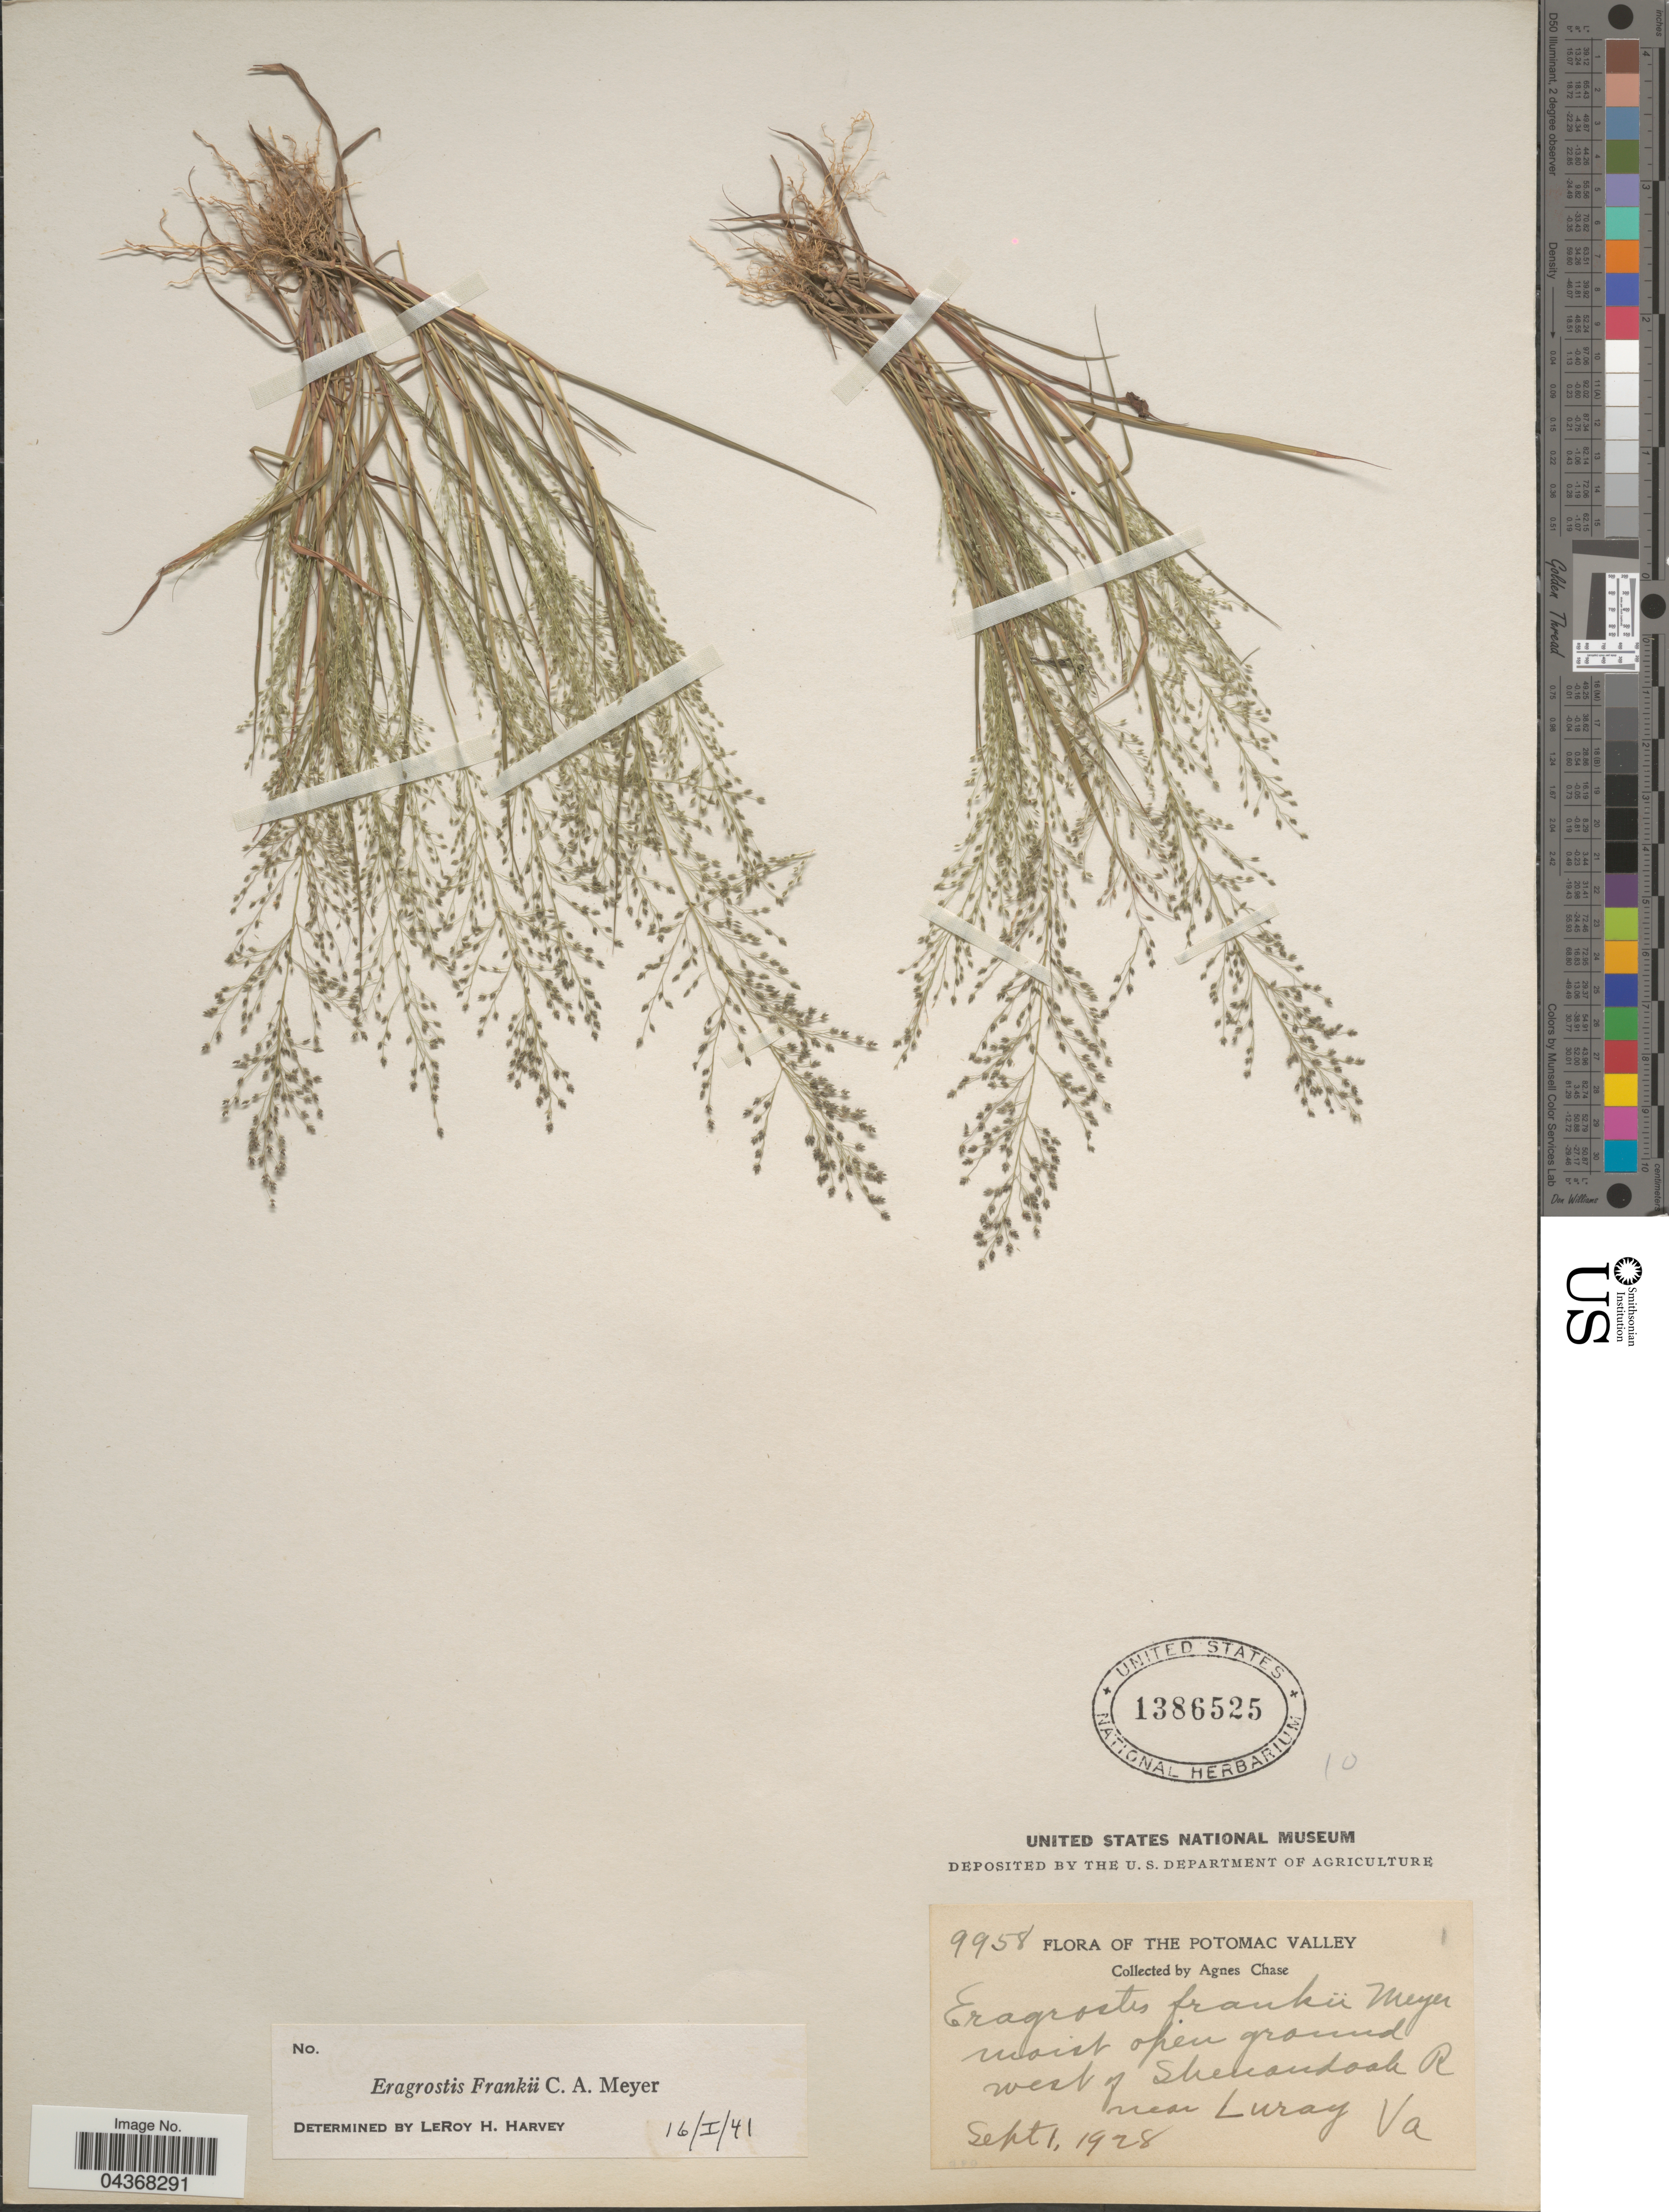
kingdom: Plantae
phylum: Tracheophyta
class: Liliopsida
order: Poales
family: Poaceae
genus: Eragrostis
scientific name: Eragrostis frankii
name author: C.A. Mey. ex Steud.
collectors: A. Chase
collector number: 9958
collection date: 1928-09-01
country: United States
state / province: Virginia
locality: Potomac Valley. West of Shenandoah R near Luray.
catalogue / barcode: US 1386525